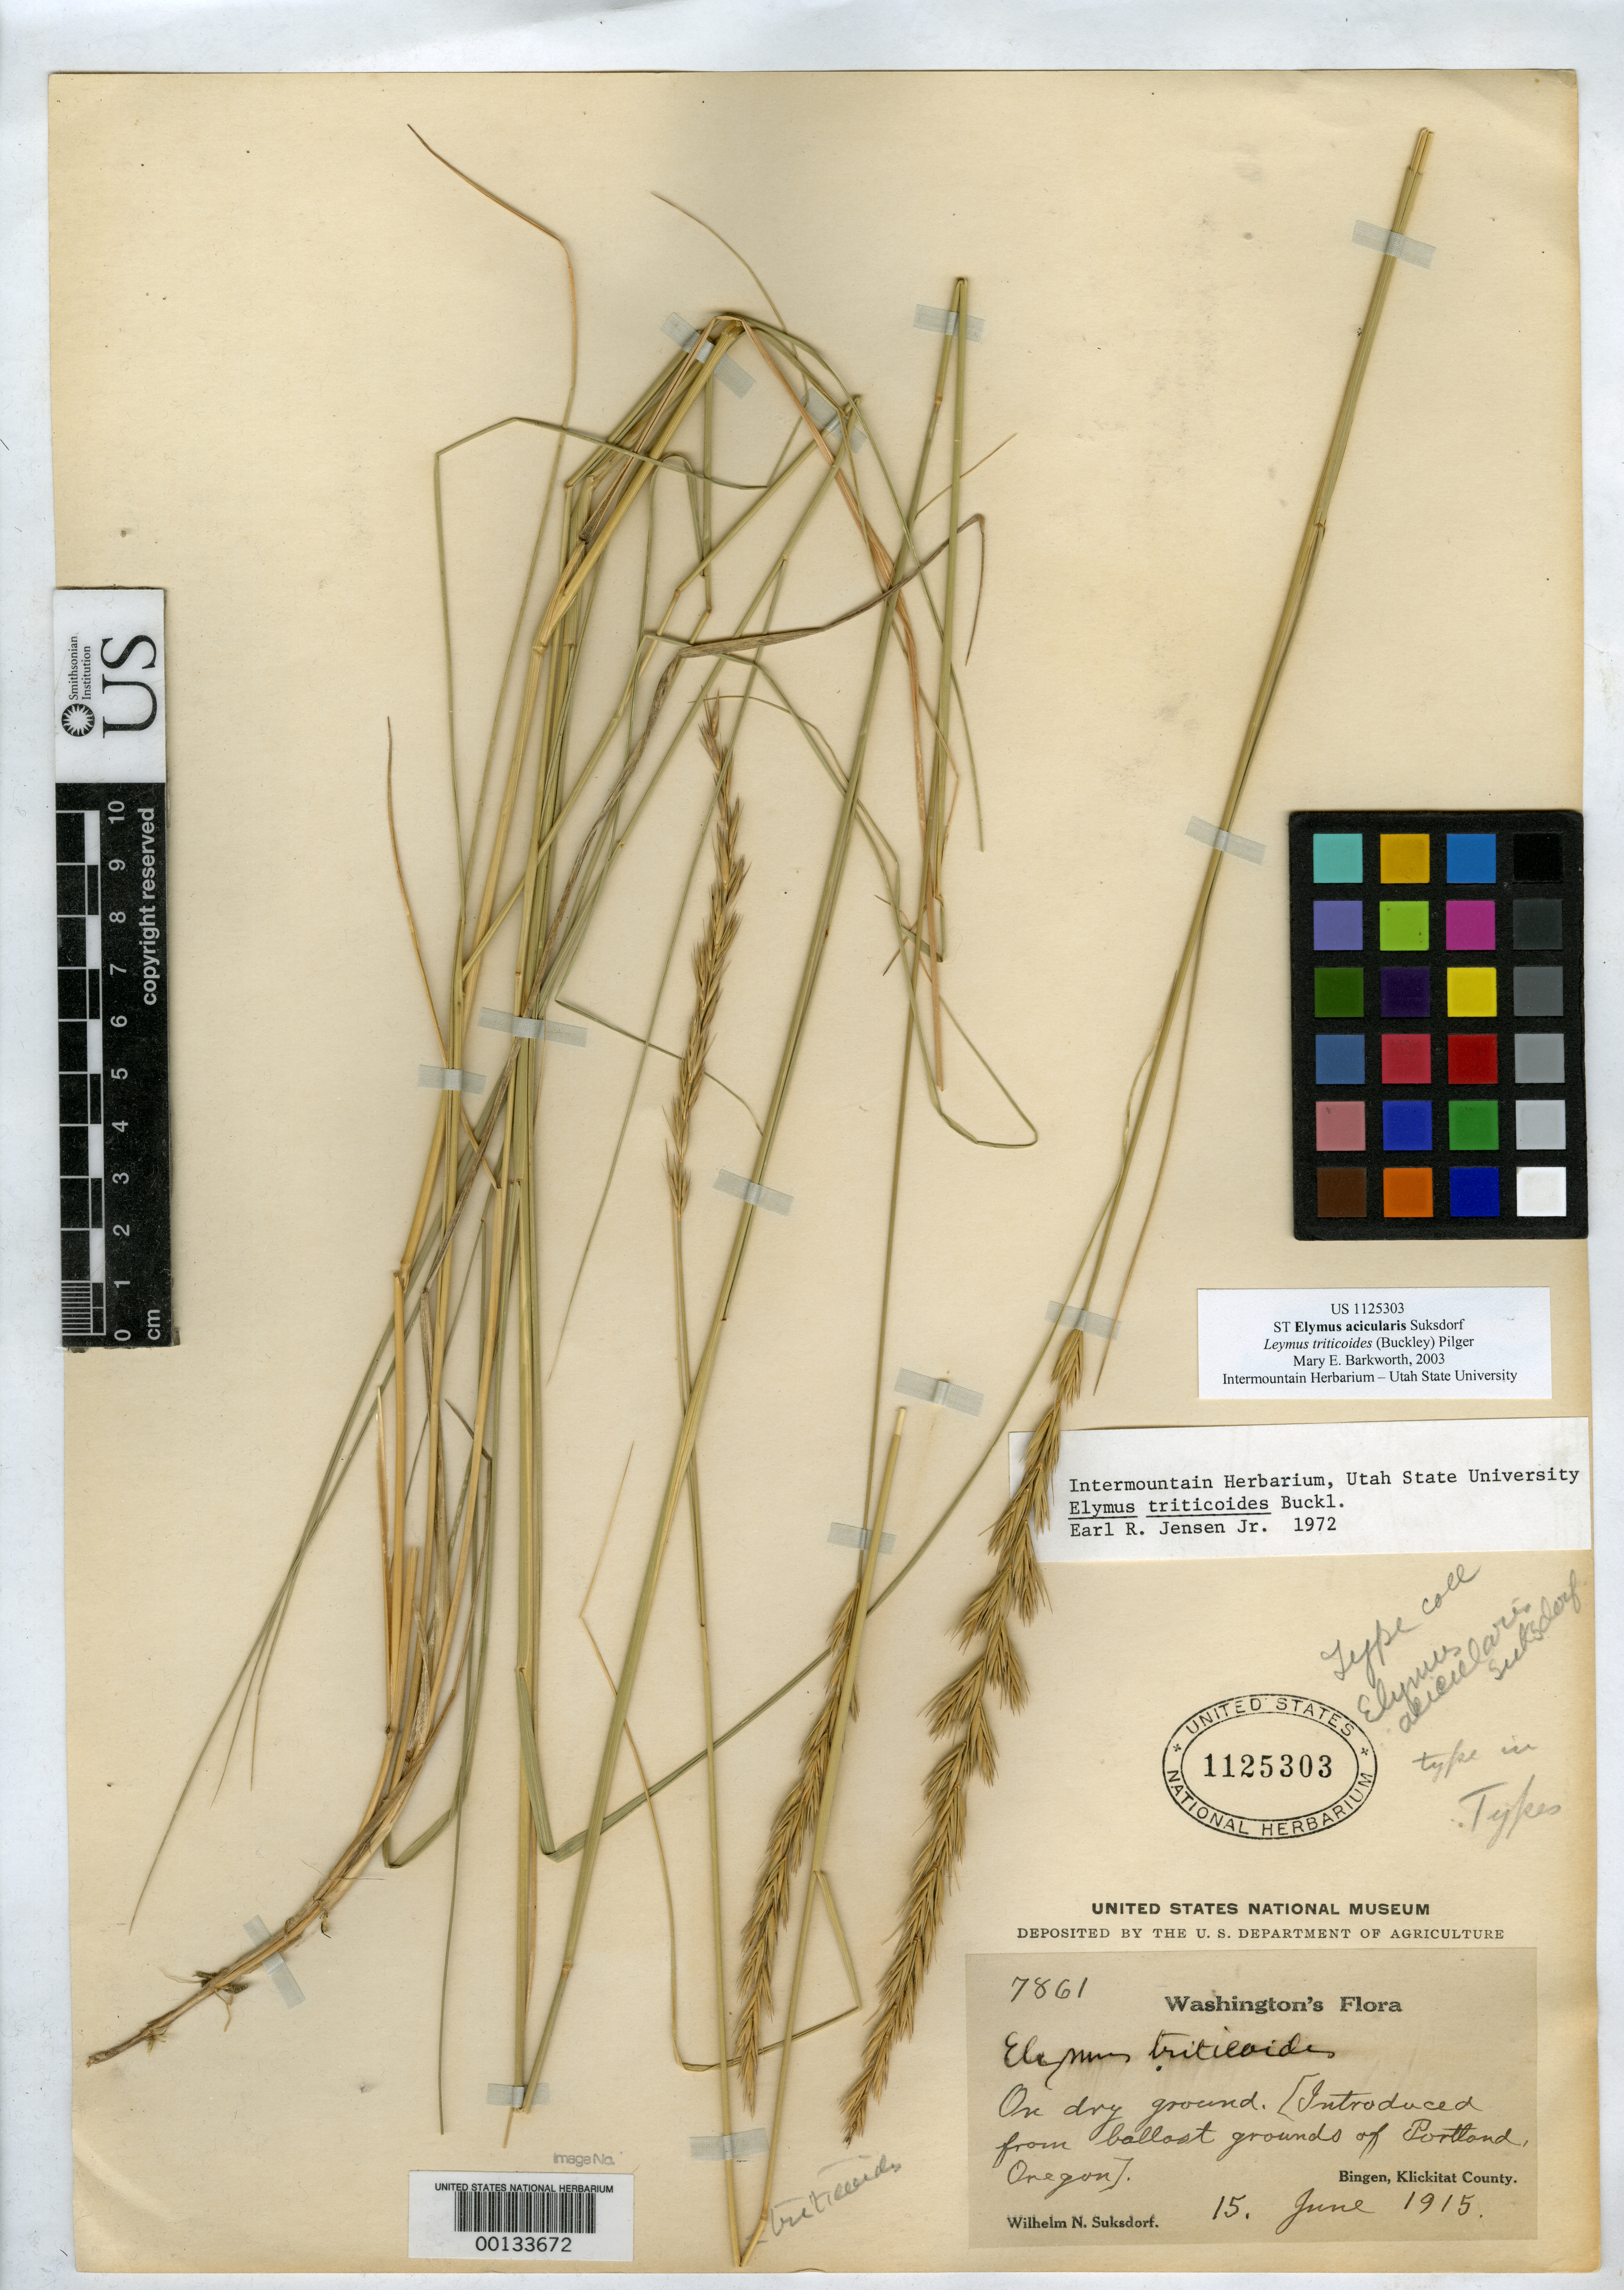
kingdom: Plantae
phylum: Tracheophyta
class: Liliopsida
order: Poales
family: Poaceae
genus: Elymus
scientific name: Elymus acicularis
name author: Suksd.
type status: Isosyntype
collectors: W. N. Suksdorf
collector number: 7861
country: United States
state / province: Washington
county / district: Klickitat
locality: Bingen.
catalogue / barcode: US 1125303